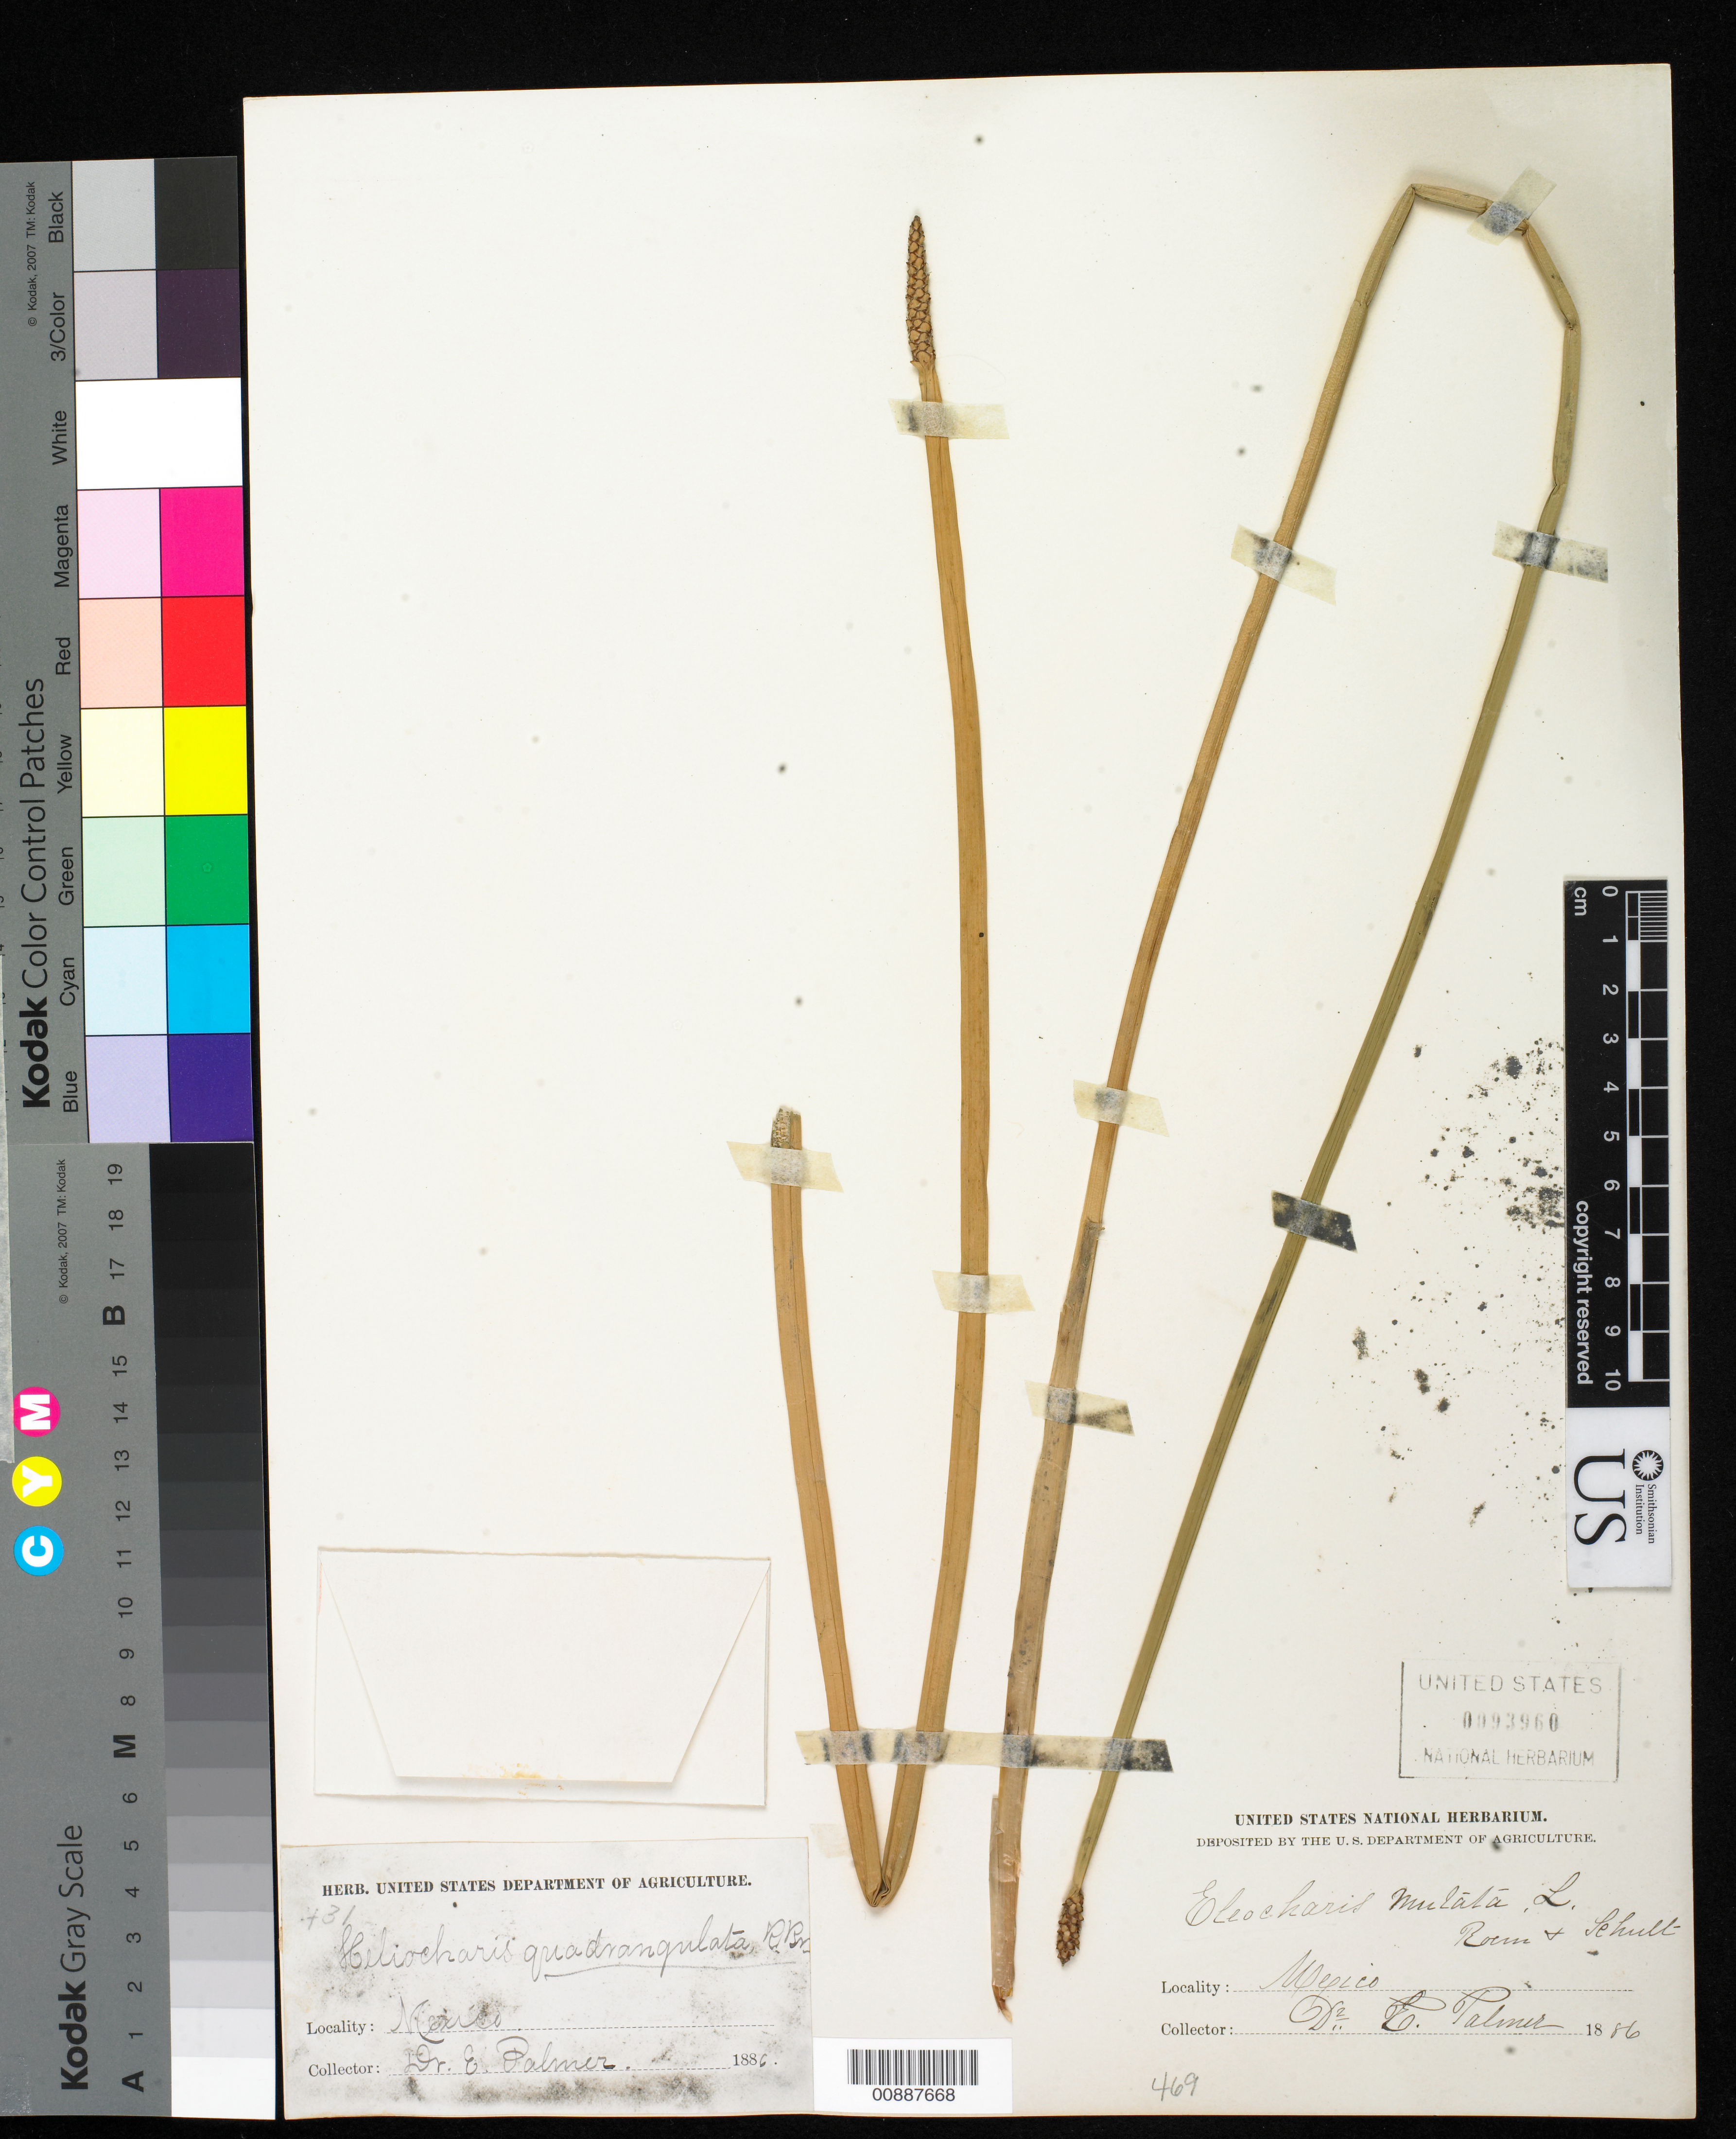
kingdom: Plantae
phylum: Tracheophyta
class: Liliopsida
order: Poales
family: Cyperaceae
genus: Eleocharis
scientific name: Eleocharis quadrangulata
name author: (Michx.) Roem. & Schult.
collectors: E. Palmer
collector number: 431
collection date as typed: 1886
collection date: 1886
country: Mexico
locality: Mexico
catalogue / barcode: US 93960